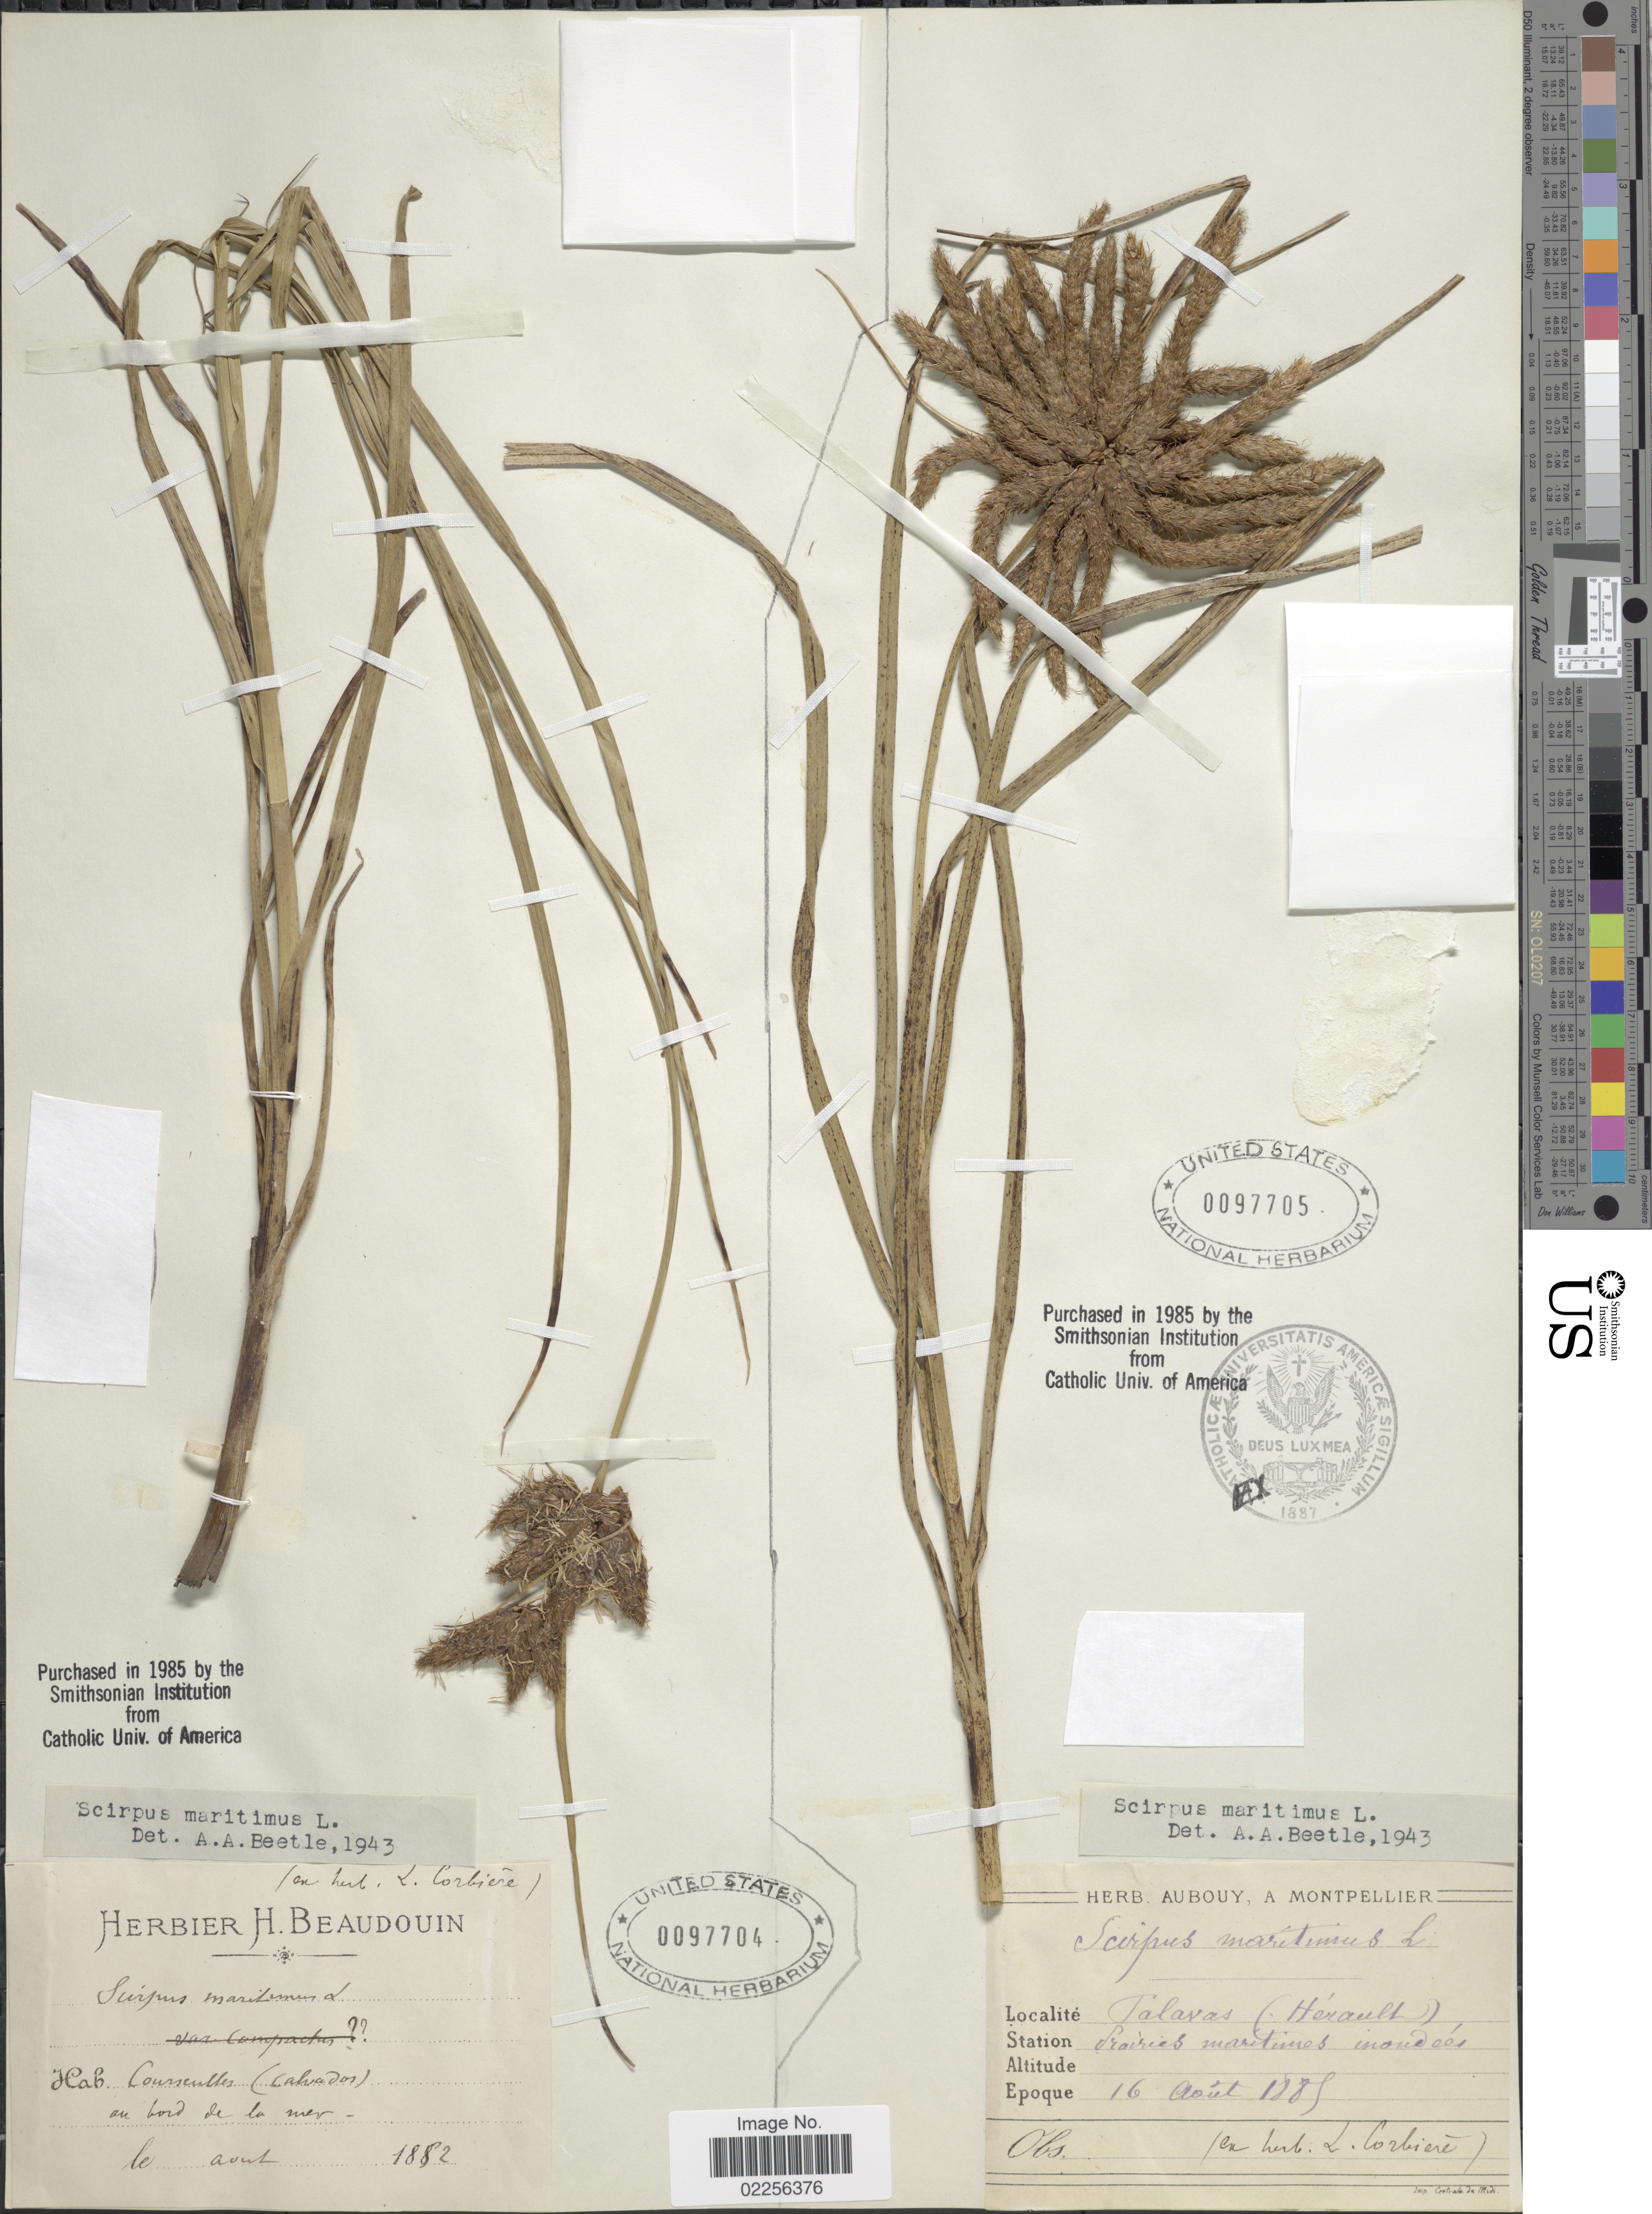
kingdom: Plantae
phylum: Tracheophyta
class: Liliopsida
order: Poales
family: Cyperaceae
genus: Bolboschoenus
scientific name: Bolboschoenus maritimus subsp. maritimus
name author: (L.) Palla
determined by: Strong, Mark T., (BOT), Smithsonian Institution - National Museum of Natural History (UNITED STATES)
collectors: Ex Herb. L. Corbiere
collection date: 1882-08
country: France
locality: Courseulles (calvados) au bord de la mer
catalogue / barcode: US 97704